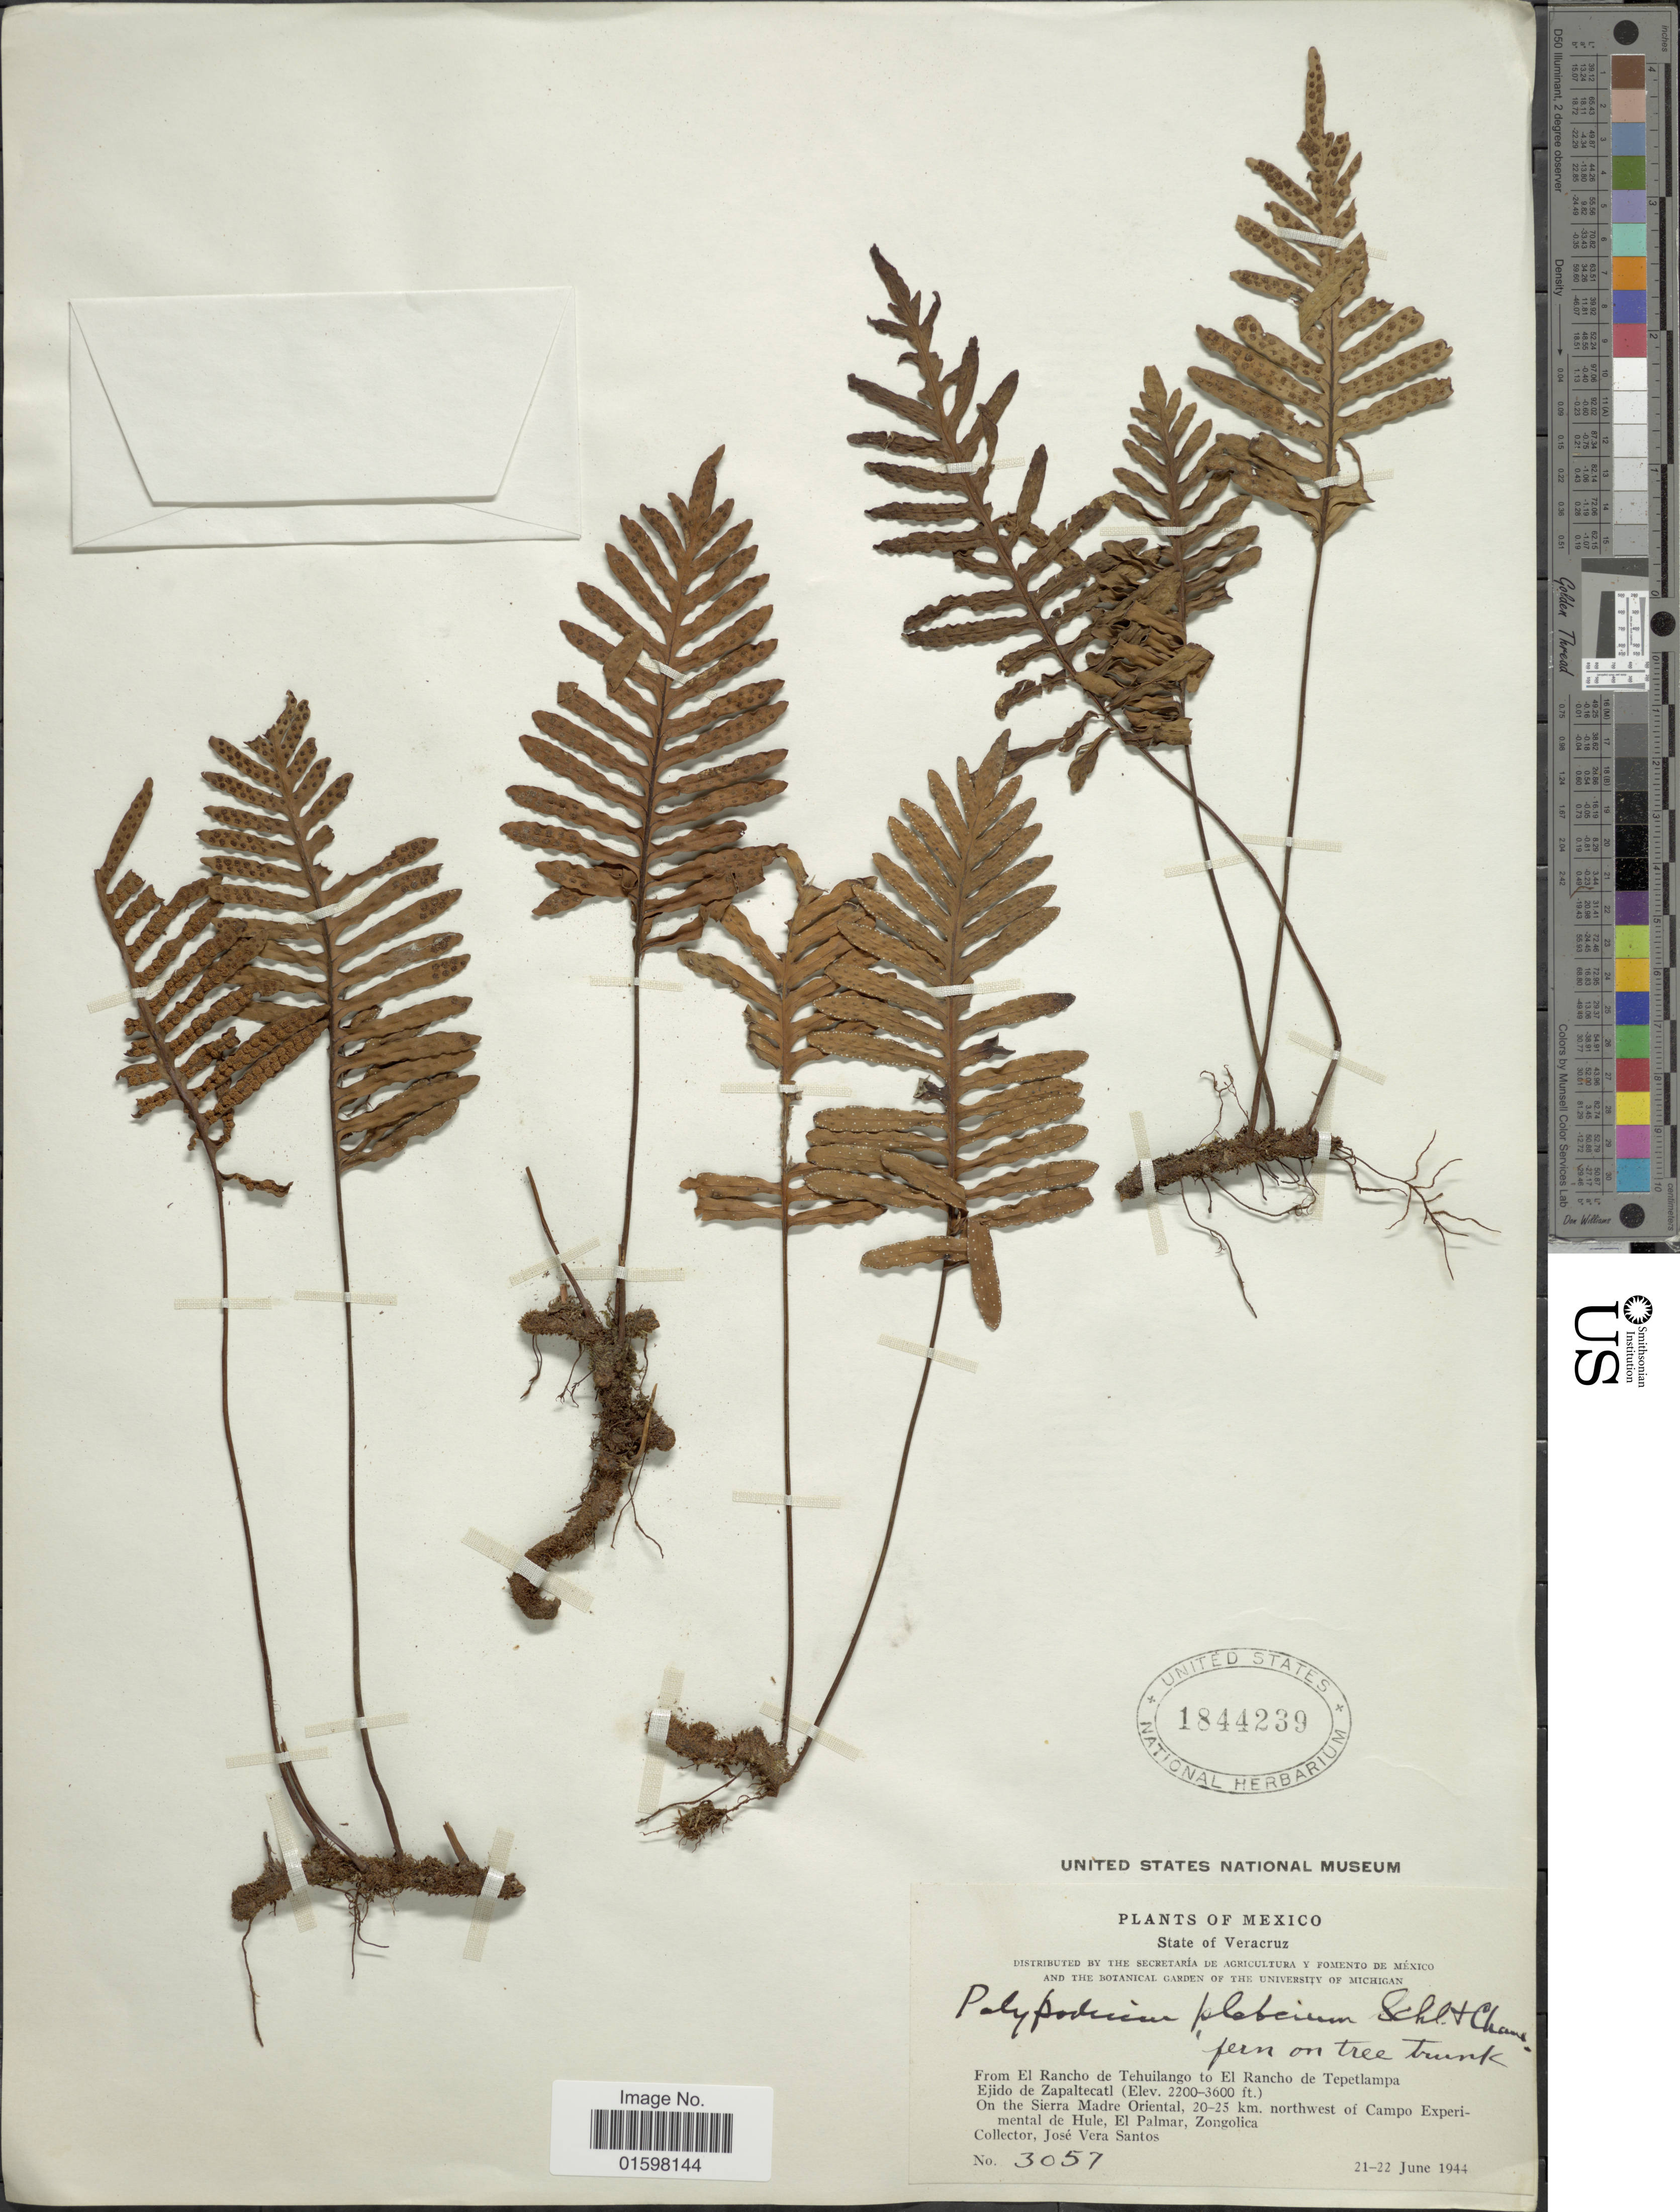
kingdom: Plantae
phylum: Tracheophyta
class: Polypodiopsida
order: Polypodiales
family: Polypodiaceae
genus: Pleopeltis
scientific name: Pleopeltis plebeia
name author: (Schltdl. ex Cham.) A.R. Sm. & Tejero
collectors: J. V. Santos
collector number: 3057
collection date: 1944-06-21/1944-06-22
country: Mexico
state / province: Veracruz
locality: State of Vera Cruz. From El Rancho de Tehuilango to El Rancho de Tepetlampa. Ejido de Zapaltecal. On the Sierra madre Oriental, 20-25 km. northwest of campo Experimental de Hule. El Palmar, Zongolica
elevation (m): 671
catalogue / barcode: US 1844239